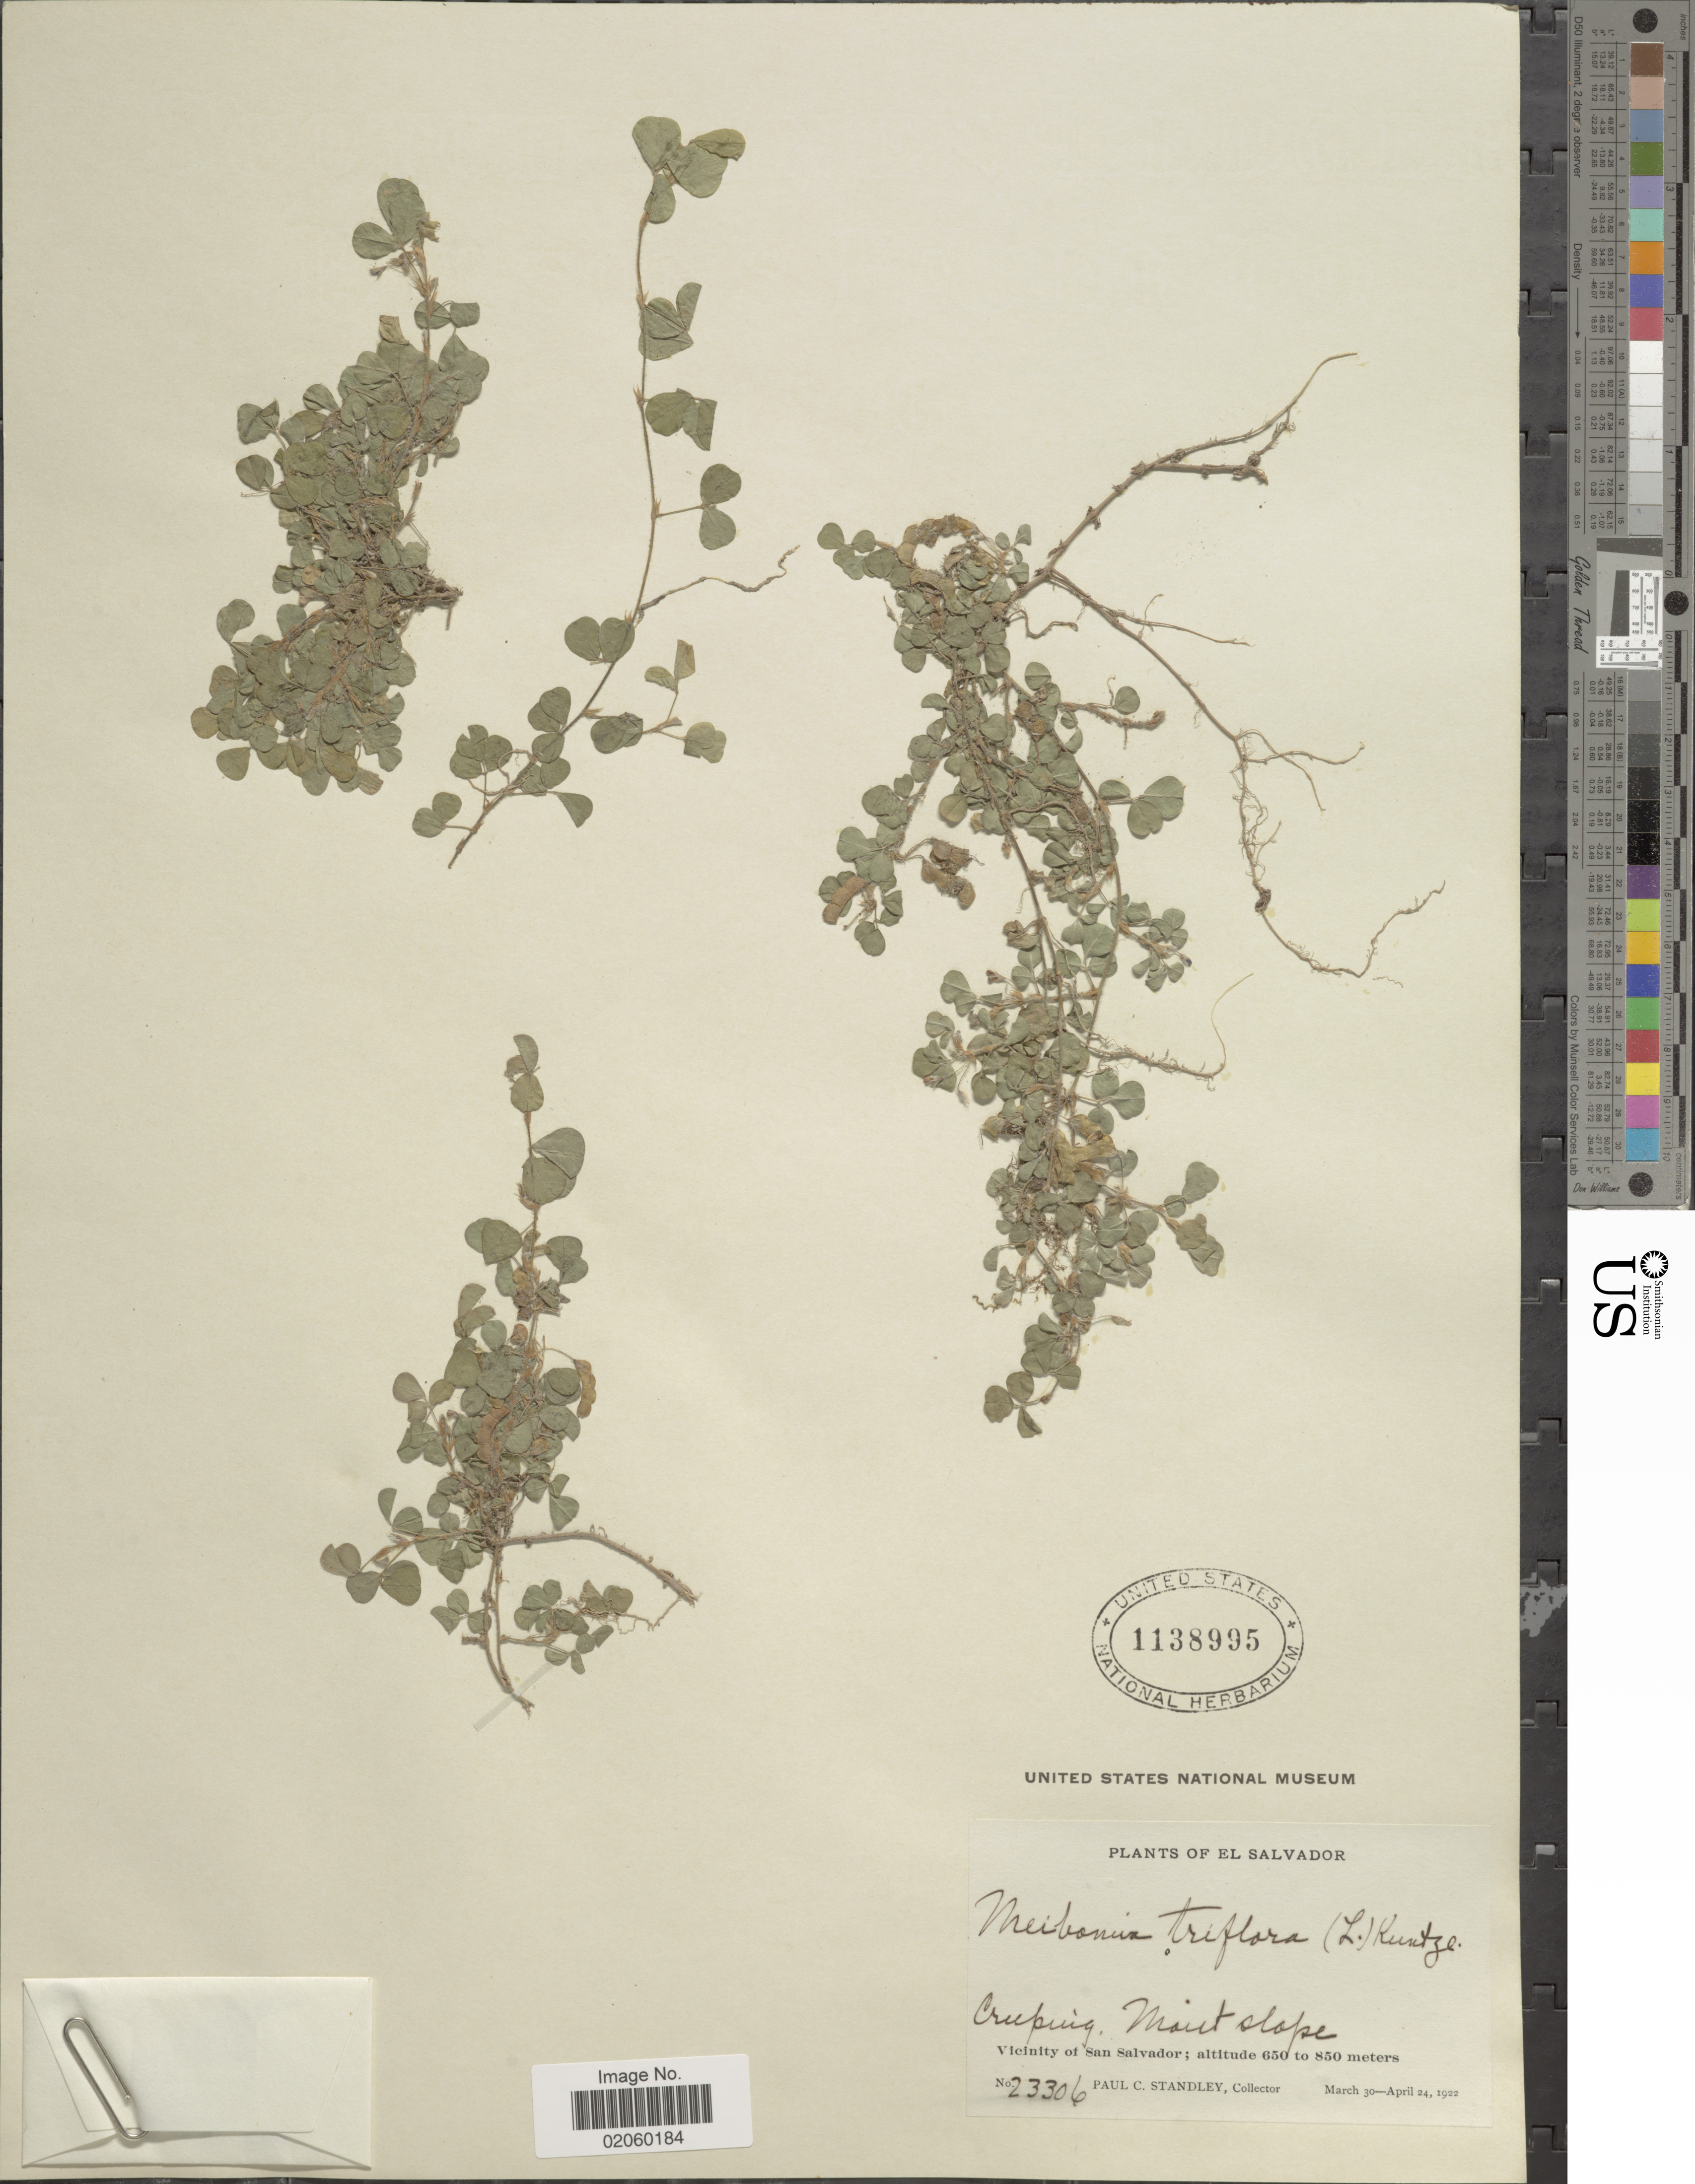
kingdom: Plantae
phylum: Tracheophyta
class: Magnoliopsida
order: Fabales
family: Fabaceae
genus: Grona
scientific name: Grona triflora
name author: (L.) H. Ohashi & K. Ohashi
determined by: Strong, Mark T., (BOT), Smithsonian Institution - National Museum of Natural History (UNITED STATES)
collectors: P. C. Standley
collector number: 23306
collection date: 1922-03-30/1922-04-24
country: El Salvador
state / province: San Salvador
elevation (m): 650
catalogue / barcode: US 1138995